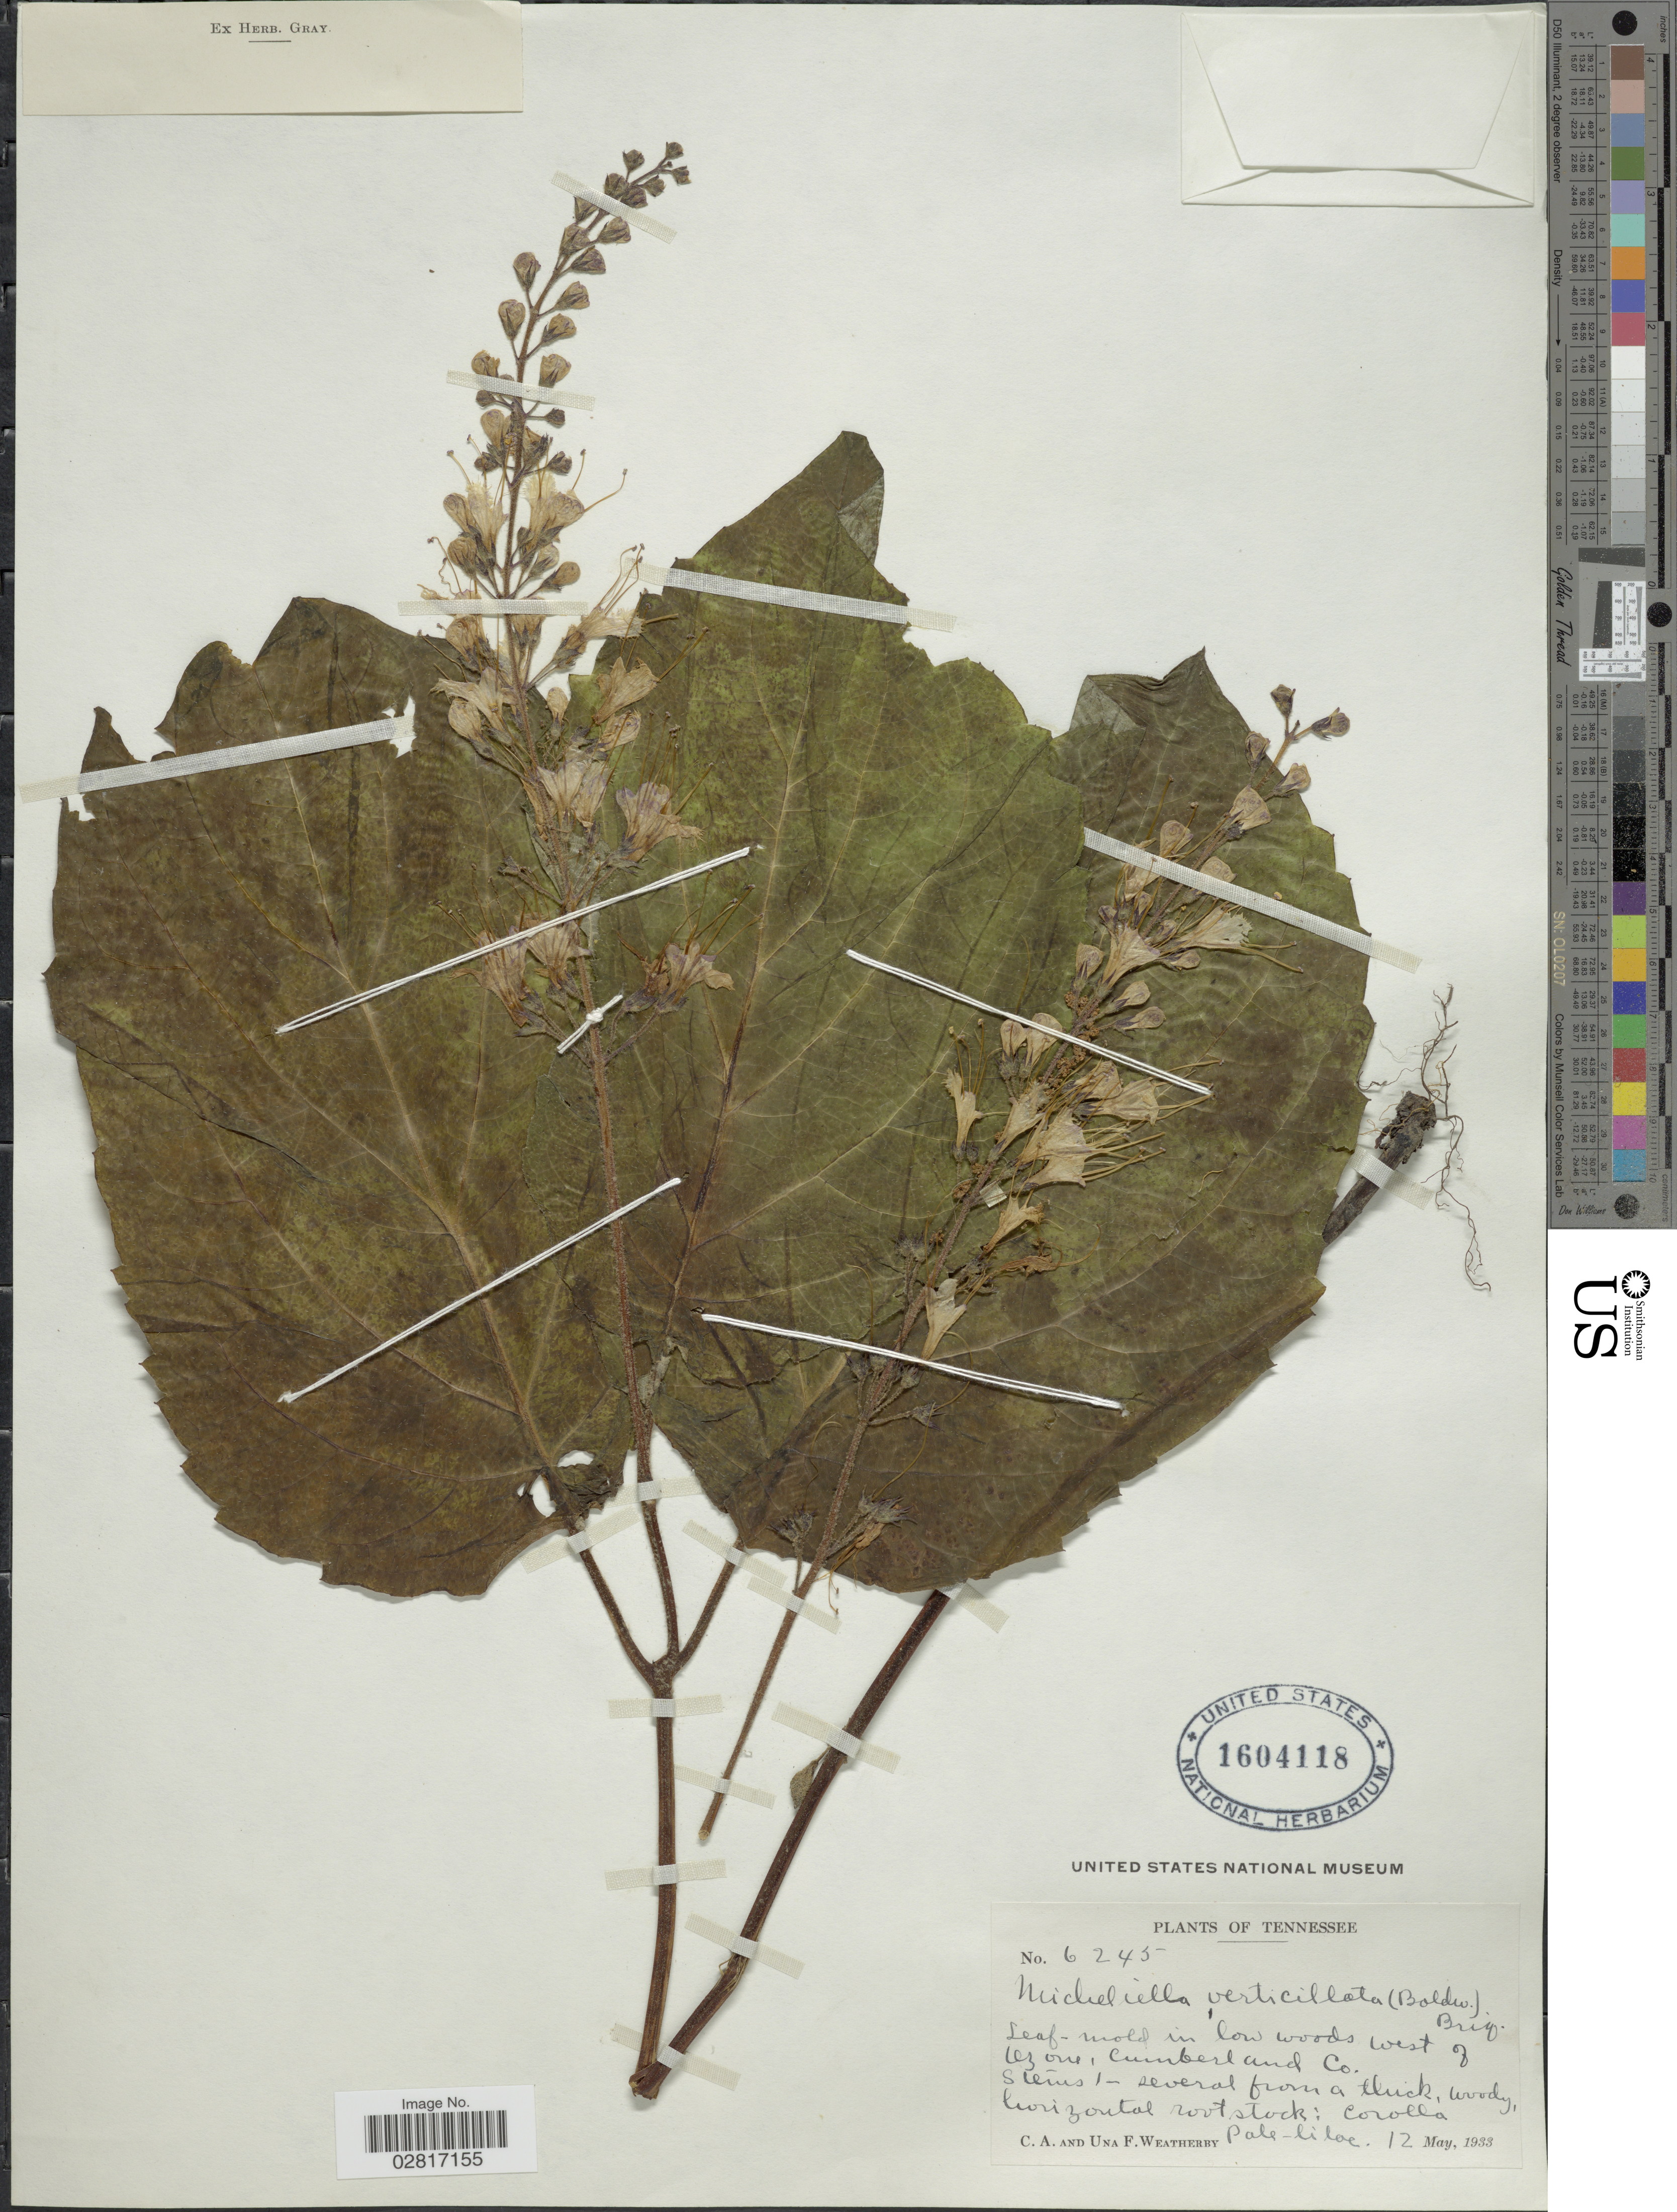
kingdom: Plantae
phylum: Tracheophyta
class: Magnoliopsida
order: Lamiales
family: Lamiaceae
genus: Collinsonia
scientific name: Collinsonia verticillata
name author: Baldwin ex Elliott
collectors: C. A. Weatherby & U. Weatherby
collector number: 6245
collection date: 1933-05-12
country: United States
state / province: Tennessee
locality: West of Ozone, Cumberland Co.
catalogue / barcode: US 1604118